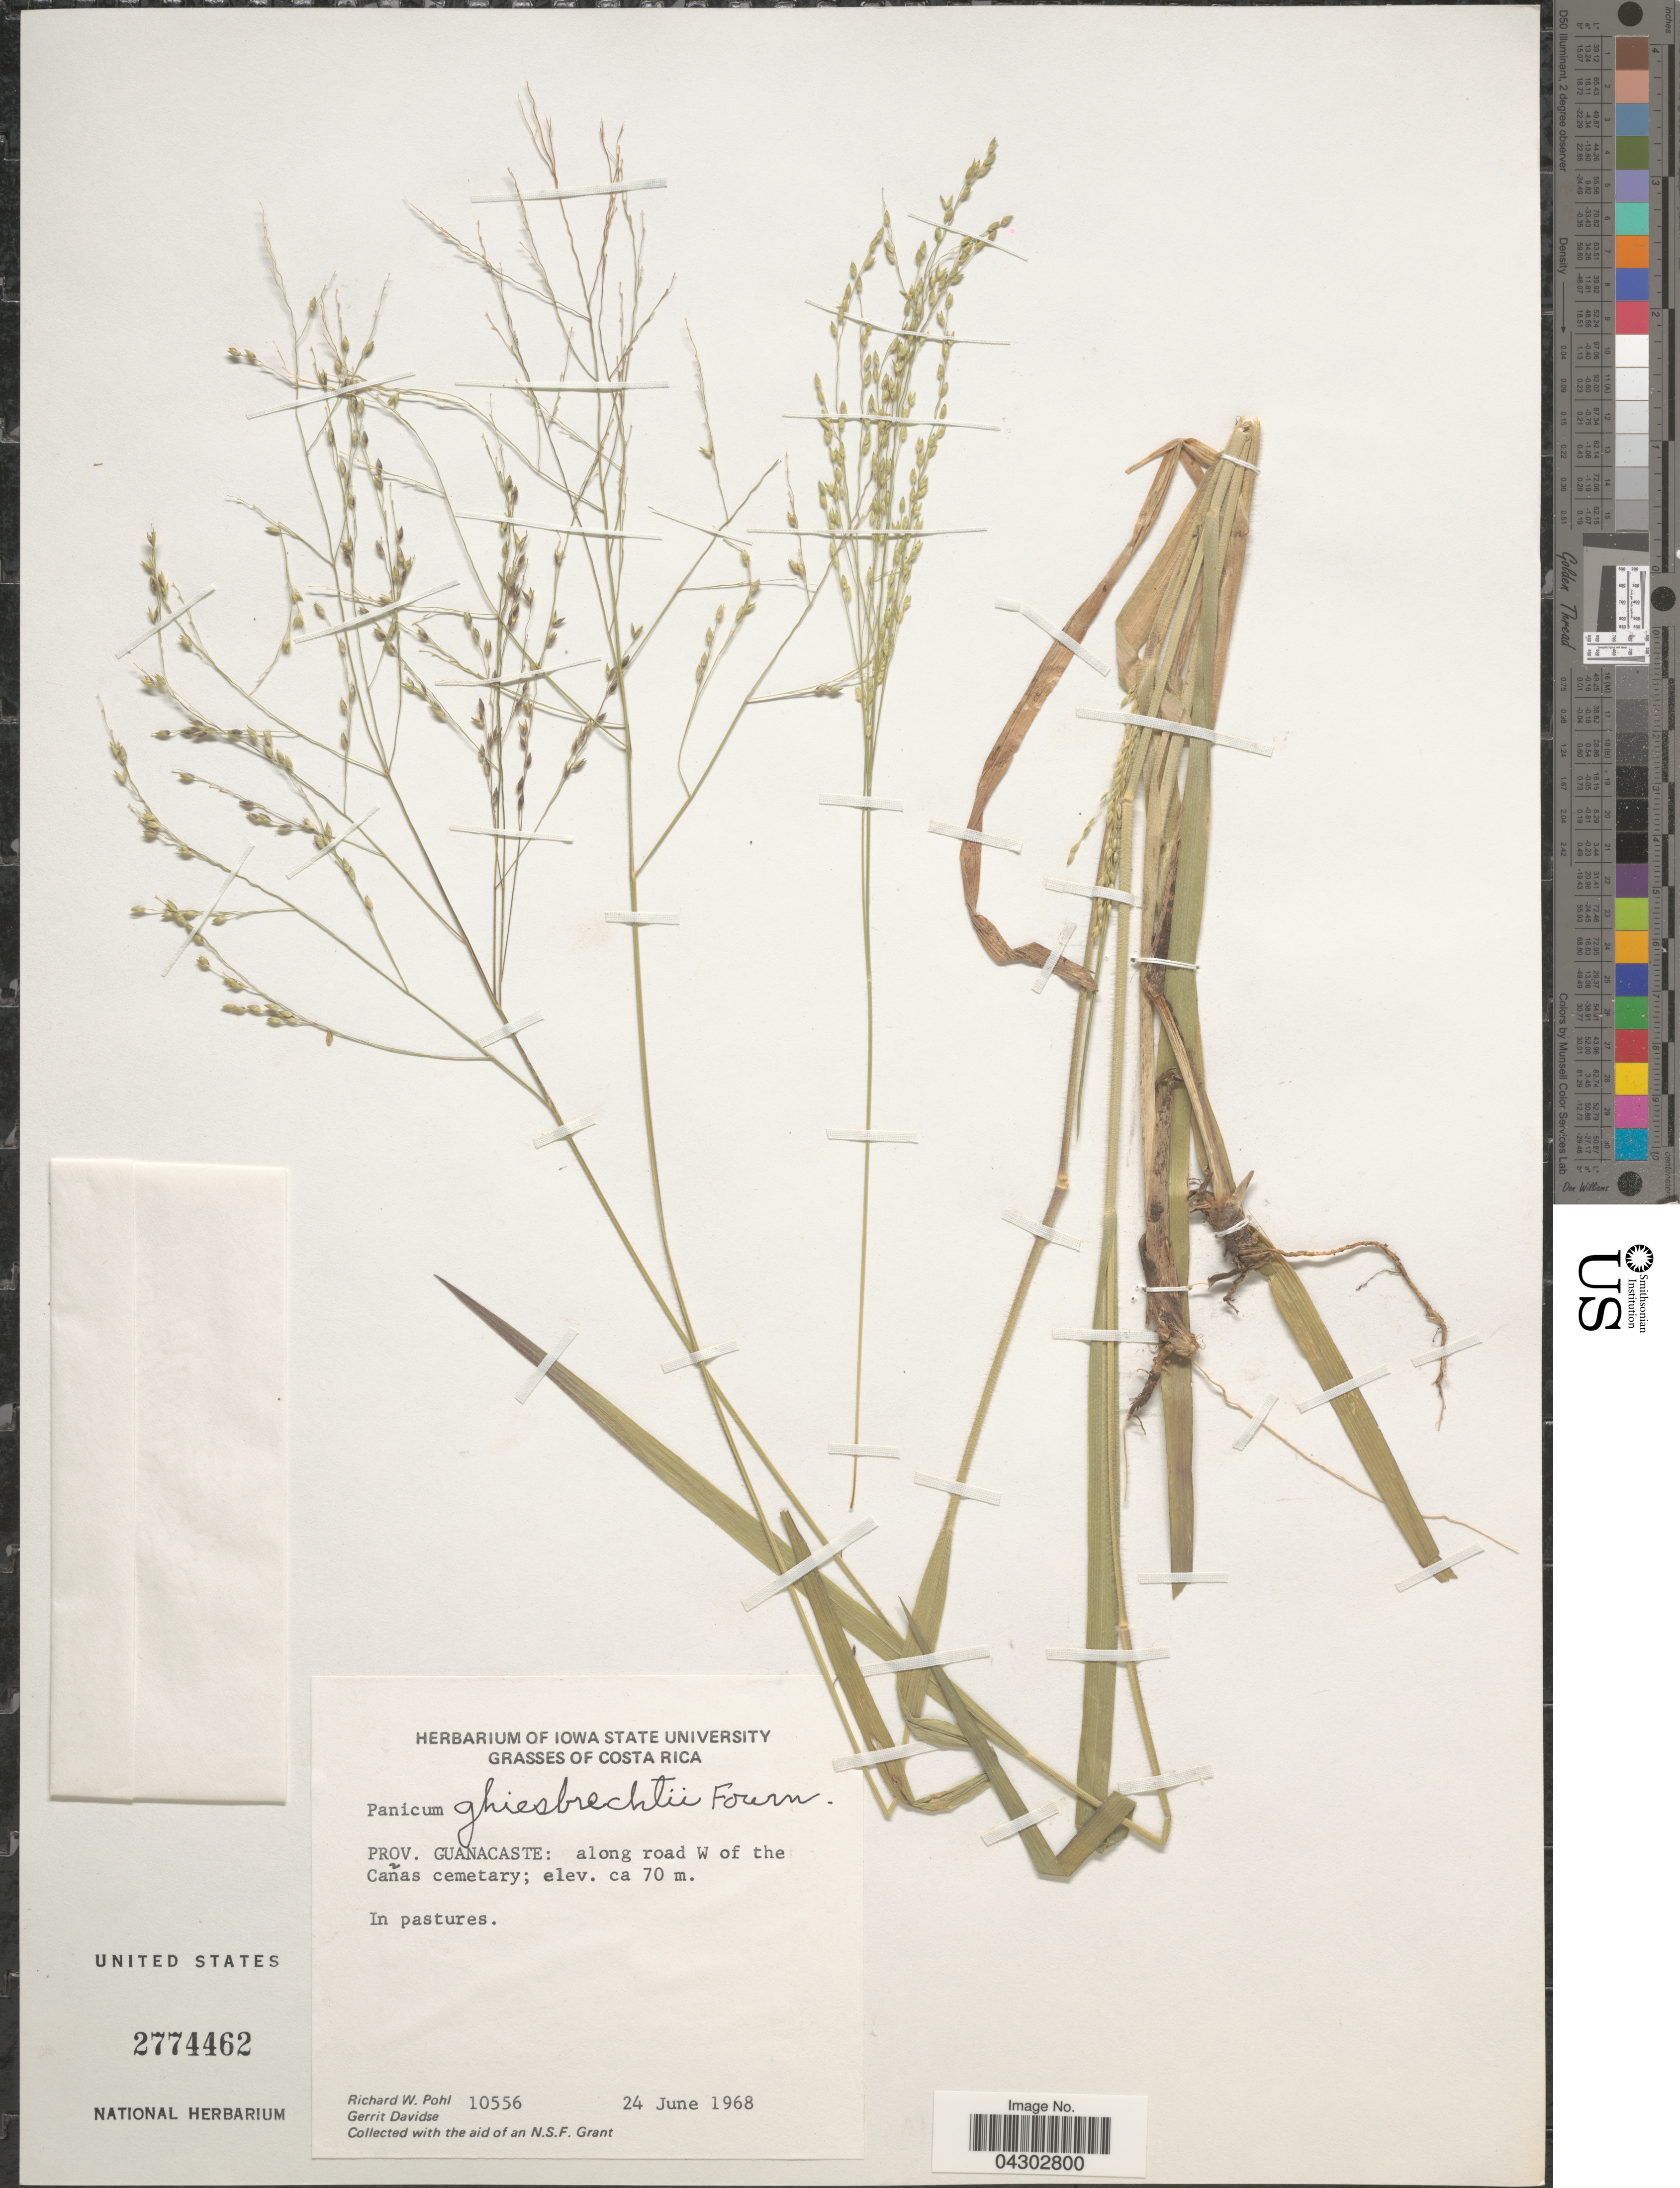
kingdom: Plantae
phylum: Tracheophyta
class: Liliopsida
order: Poales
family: Poaceae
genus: Panicum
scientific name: Panicum ghiesbreghtii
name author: E. Fourn.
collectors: R. W. Pohl & G. Davidse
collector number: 10556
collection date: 1968-06-24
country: Costa Rica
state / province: Guanacaste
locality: Along road W of the Cañas cemetary.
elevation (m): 70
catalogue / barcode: US 2774462